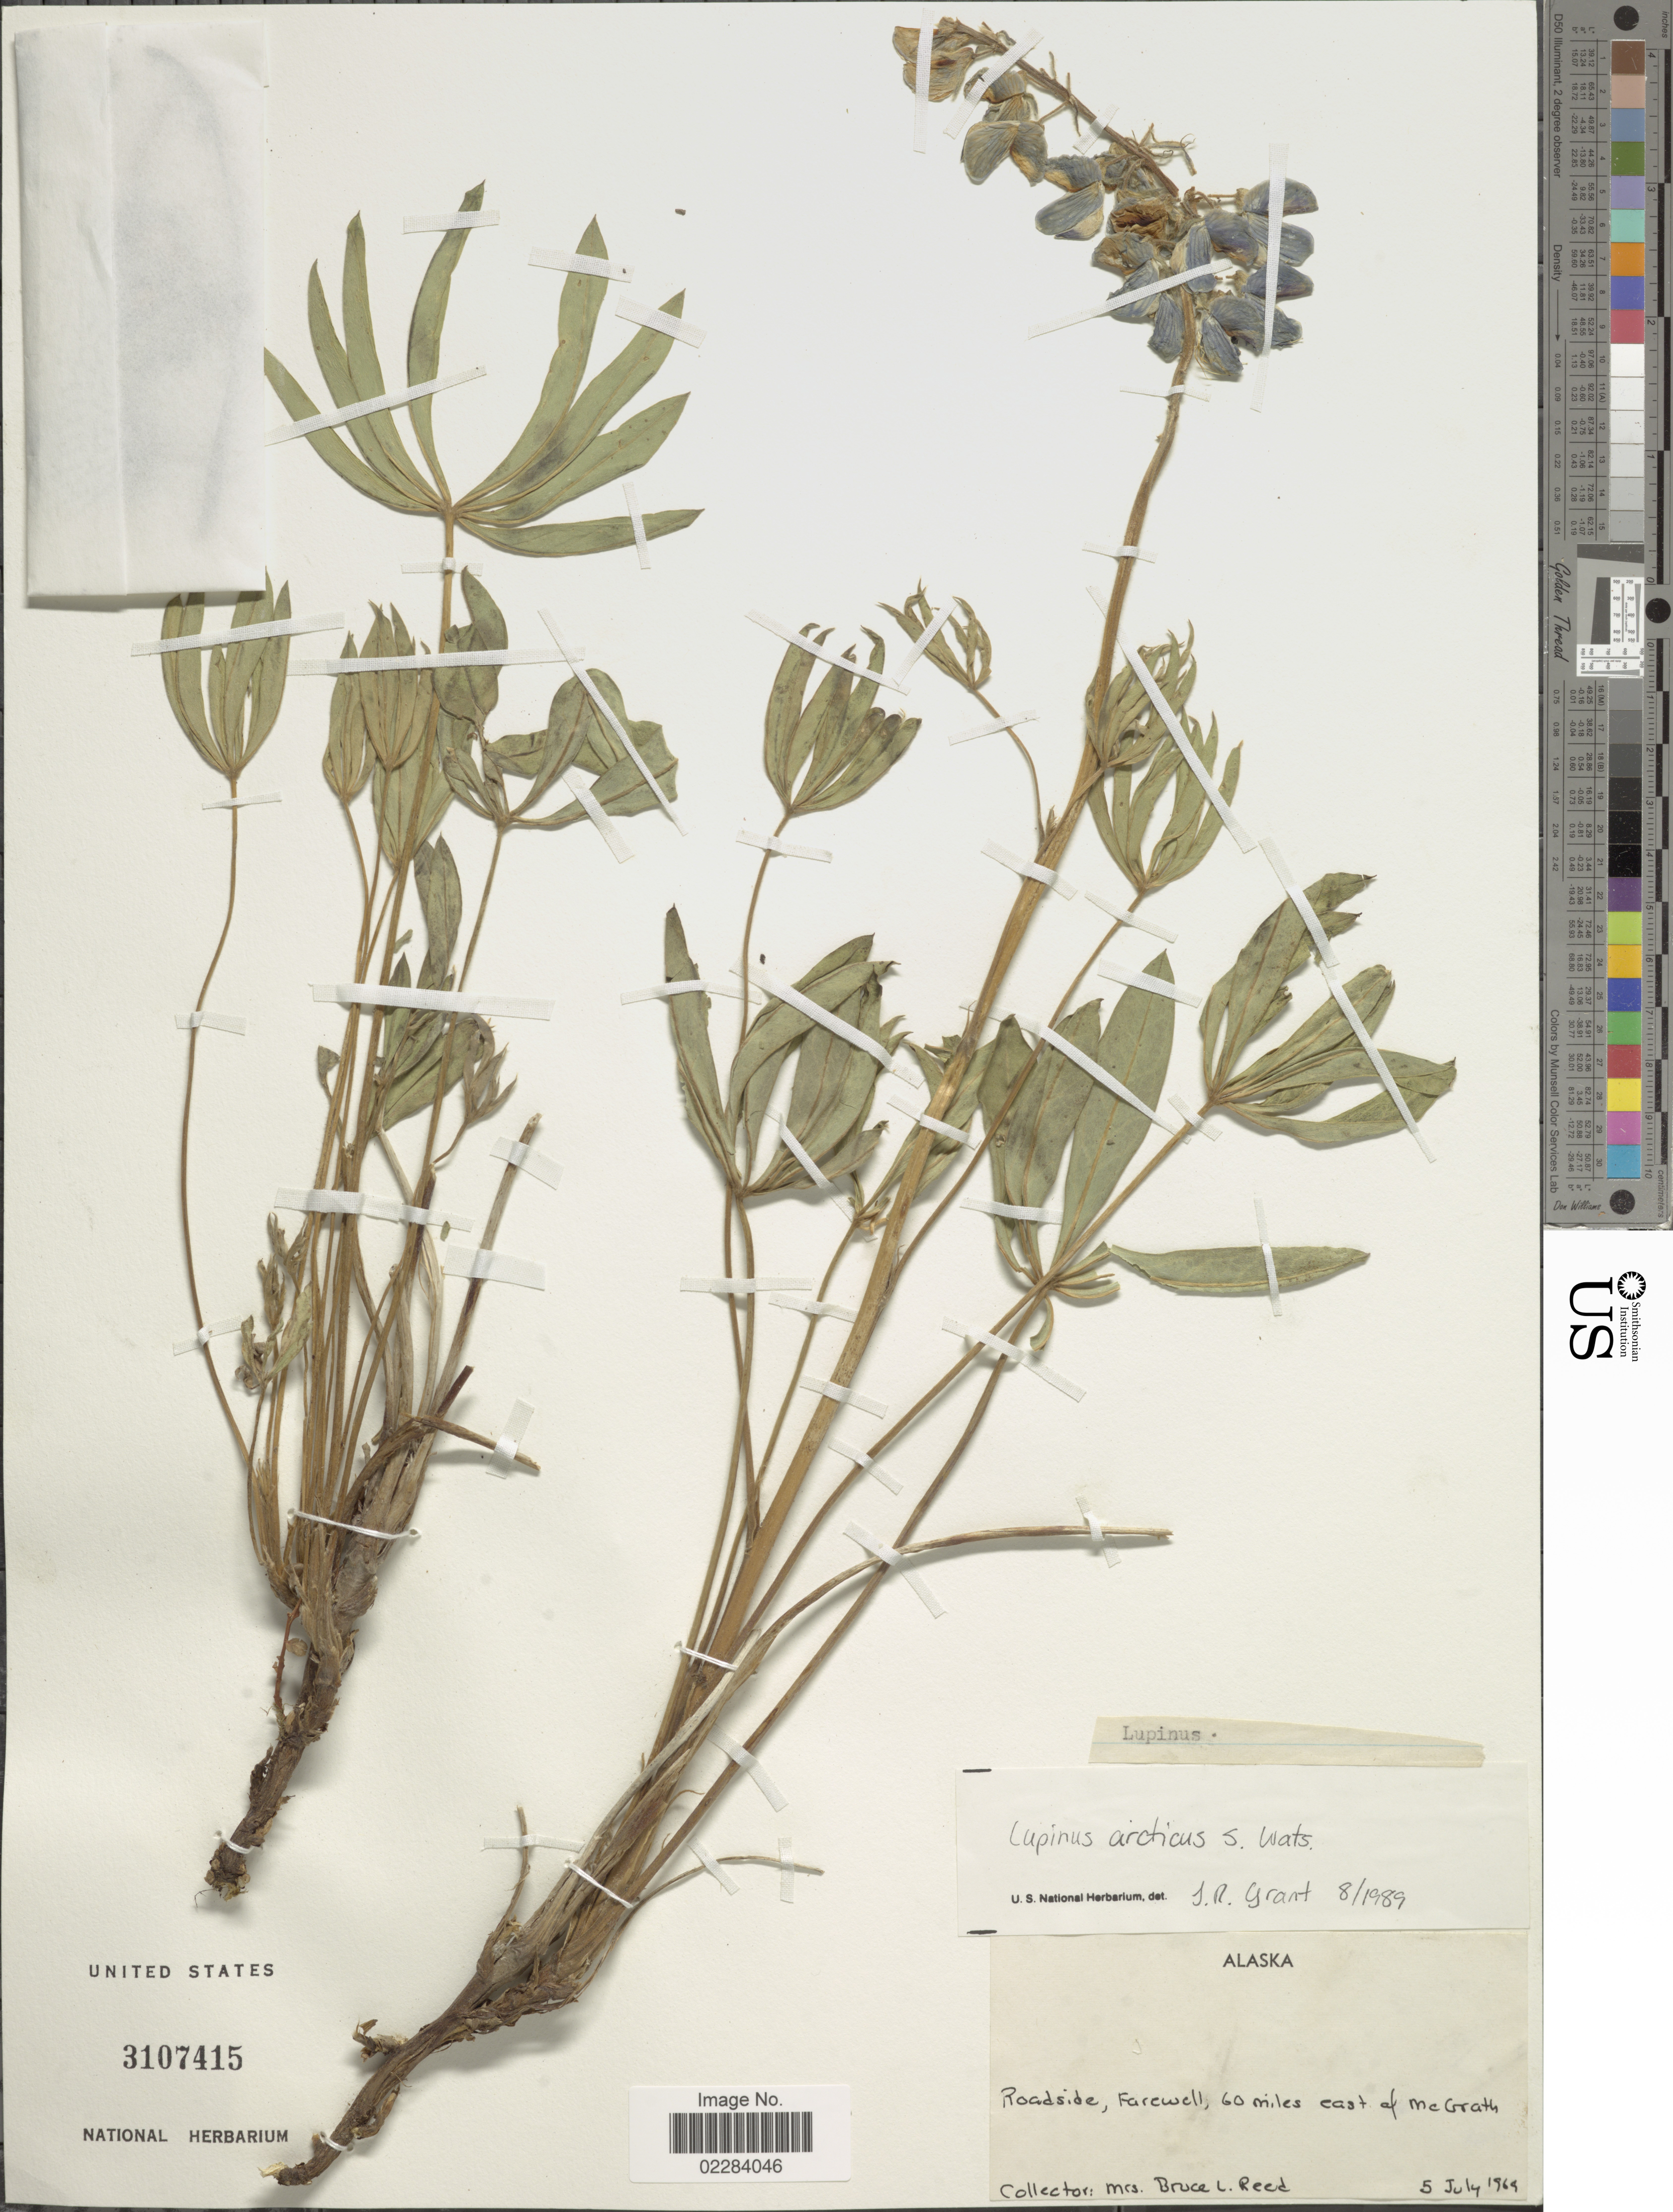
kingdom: Plantae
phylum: Tracheophyta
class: Magnoliopsida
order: Fabales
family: Fabaceae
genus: Lupinus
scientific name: Lupinus arcticus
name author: S. Watson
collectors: B. Reed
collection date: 1969-07-05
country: United States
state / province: Alaska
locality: Roadside, Farewell, 60 miles east of McGrath.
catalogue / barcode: US 3107415